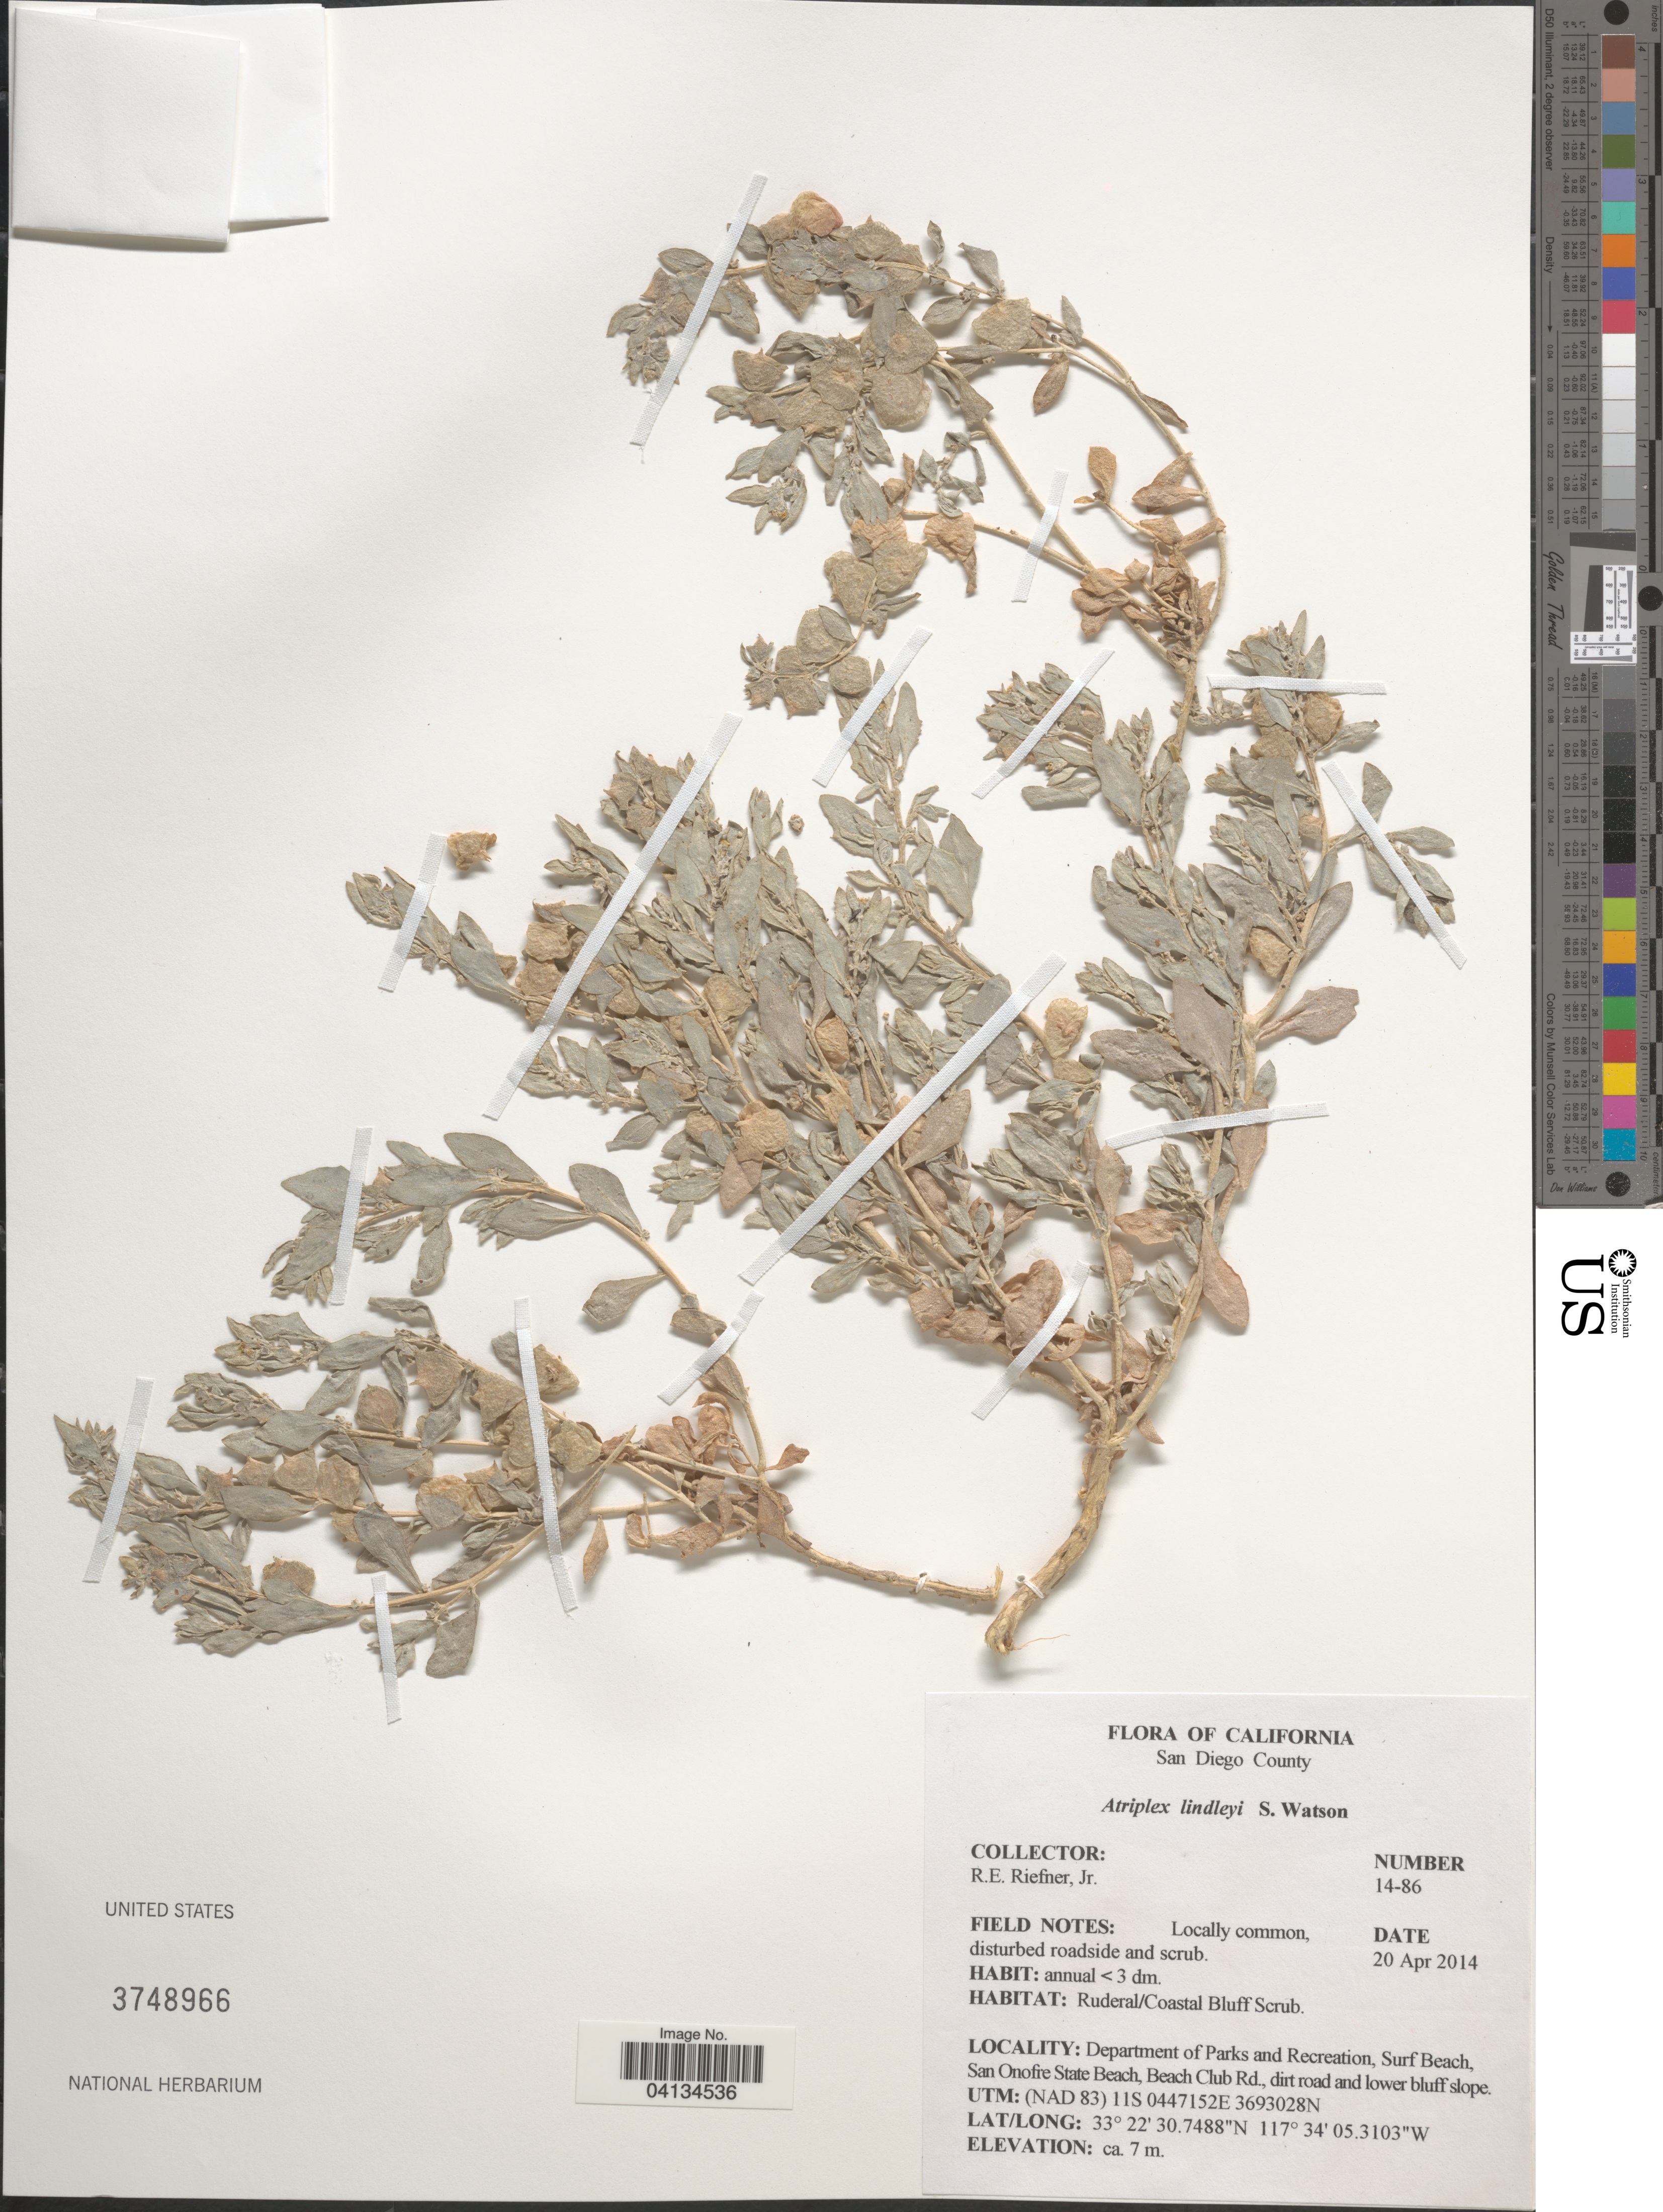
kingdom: Plantae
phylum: Tracheophyta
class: Magnoliopsida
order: Caryophyllales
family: Amaranthaceae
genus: Atriplex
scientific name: Atriplex lindleyi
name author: Moq.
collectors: R. Riefner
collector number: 14-86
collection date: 2014-04-20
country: United States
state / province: California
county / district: San Diego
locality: San Diego County. Ruderal/Coastal Bluff Scrub. Department of Parks and Recreation, Surf Beach, San Onofre State Beach, Beach Club Rd., dirt road and lower bluff slope. UTM: (NAD 83) 11A 0447152E 3693028N.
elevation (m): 7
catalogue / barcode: US 3748966